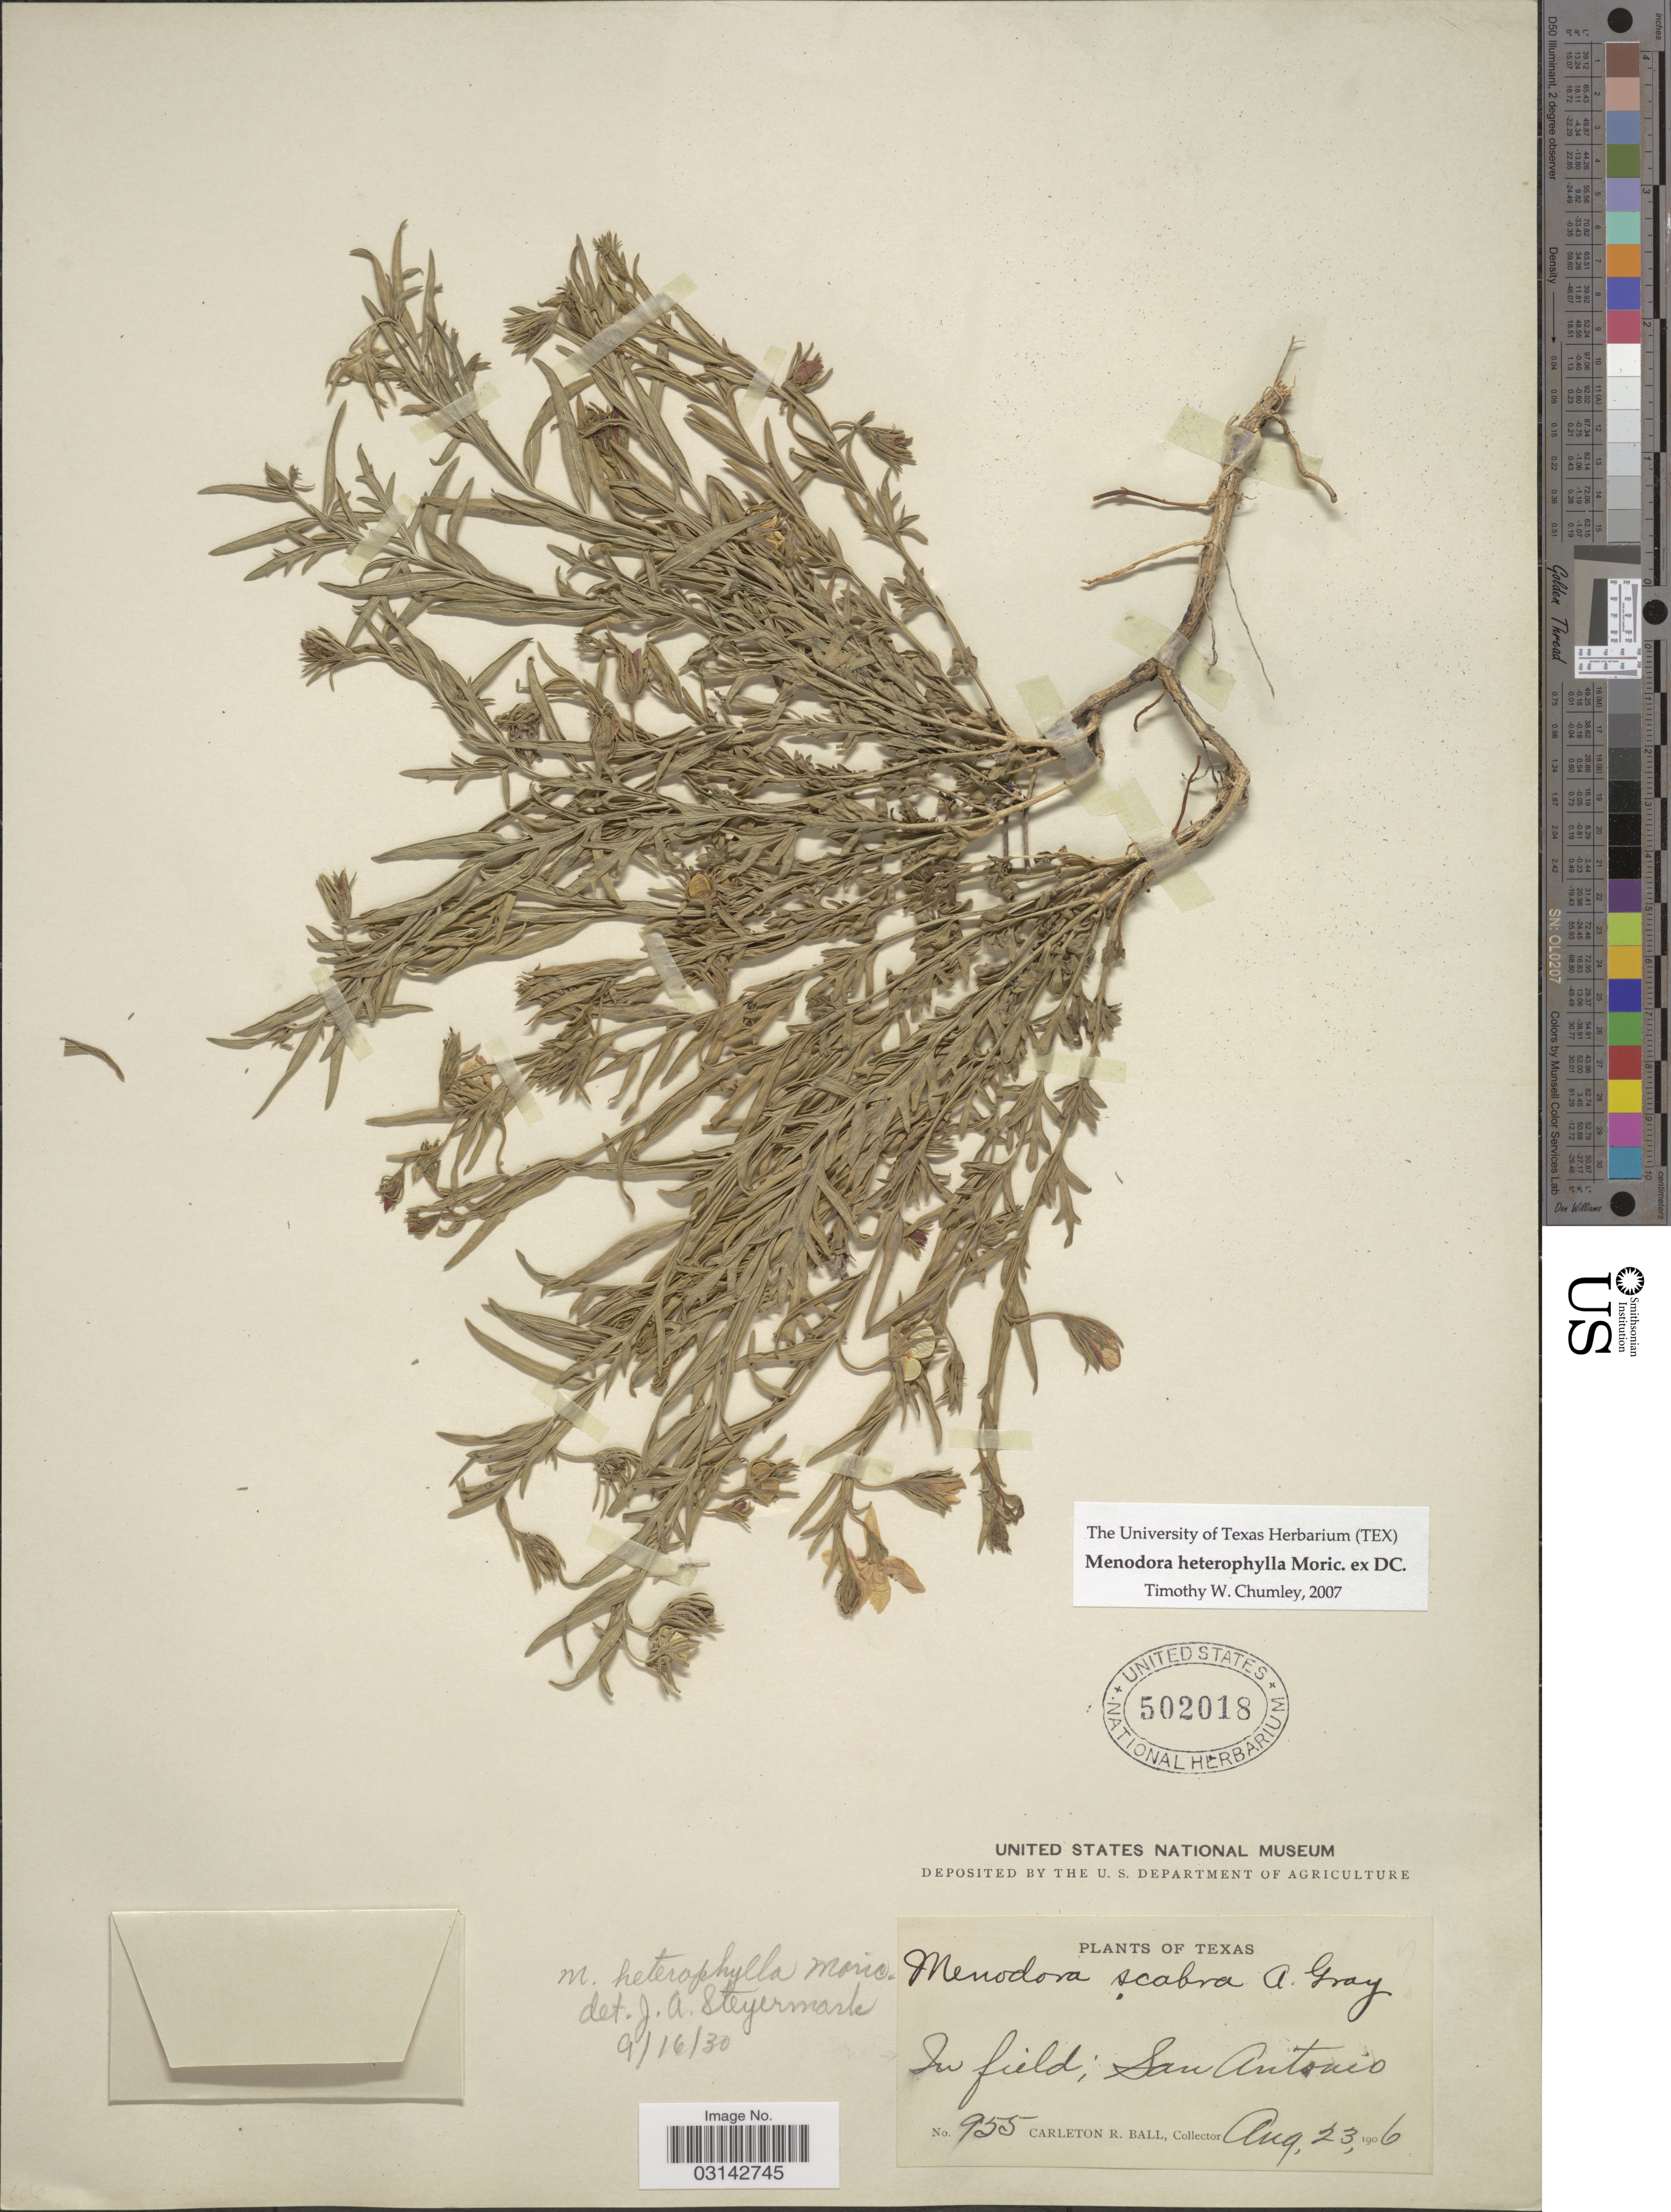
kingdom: Plantae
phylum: Tracheophyta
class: Magnoliopsida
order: Lamiales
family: Oleaceae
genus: Menodora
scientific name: Menodora heterophylla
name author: Moric. ex A. DC.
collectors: C. R. Ball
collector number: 955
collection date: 1906-08-23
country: United States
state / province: Texas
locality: In field; San Antonio.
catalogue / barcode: US 502018